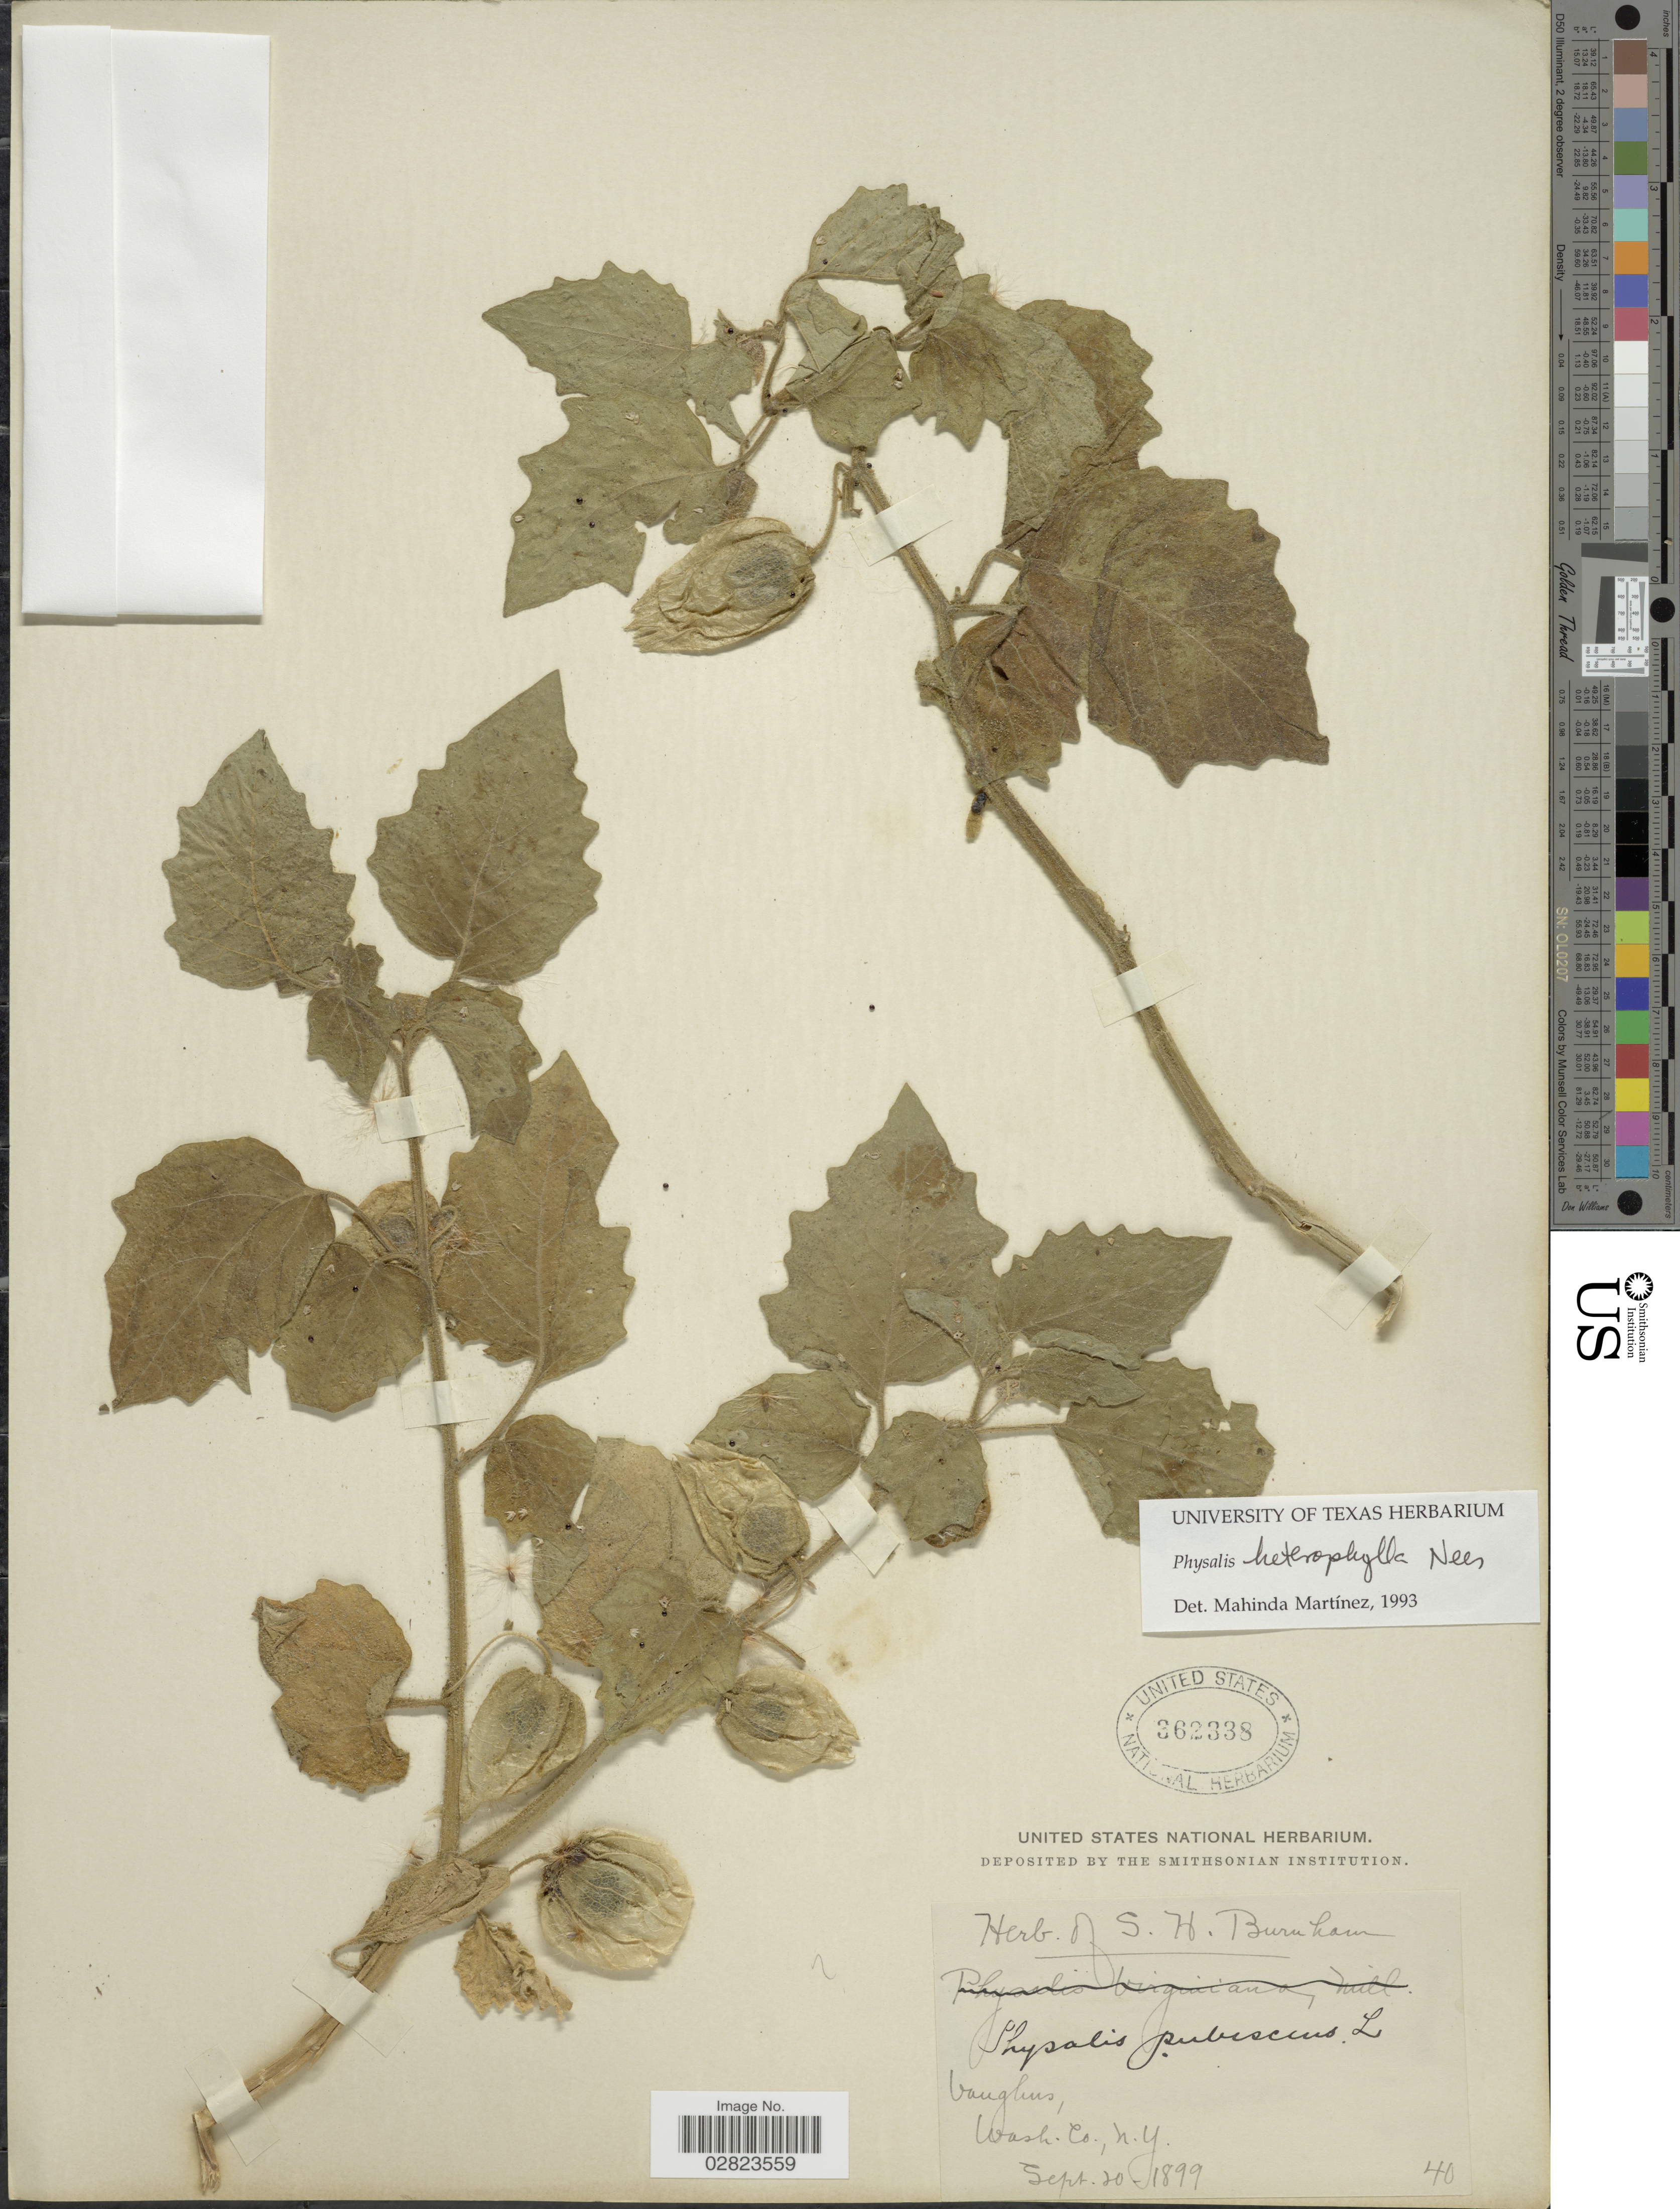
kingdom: Plantae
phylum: Tracheophyta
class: Magnoliopsida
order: Solanales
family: Solanaceae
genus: Physalis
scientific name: Physalis heterophylla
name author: Nees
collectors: ex herb. S.H. Burnham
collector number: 40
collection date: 1899-09-20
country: United States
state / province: New York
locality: Vaughns, Wash. Co.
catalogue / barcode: US 362338